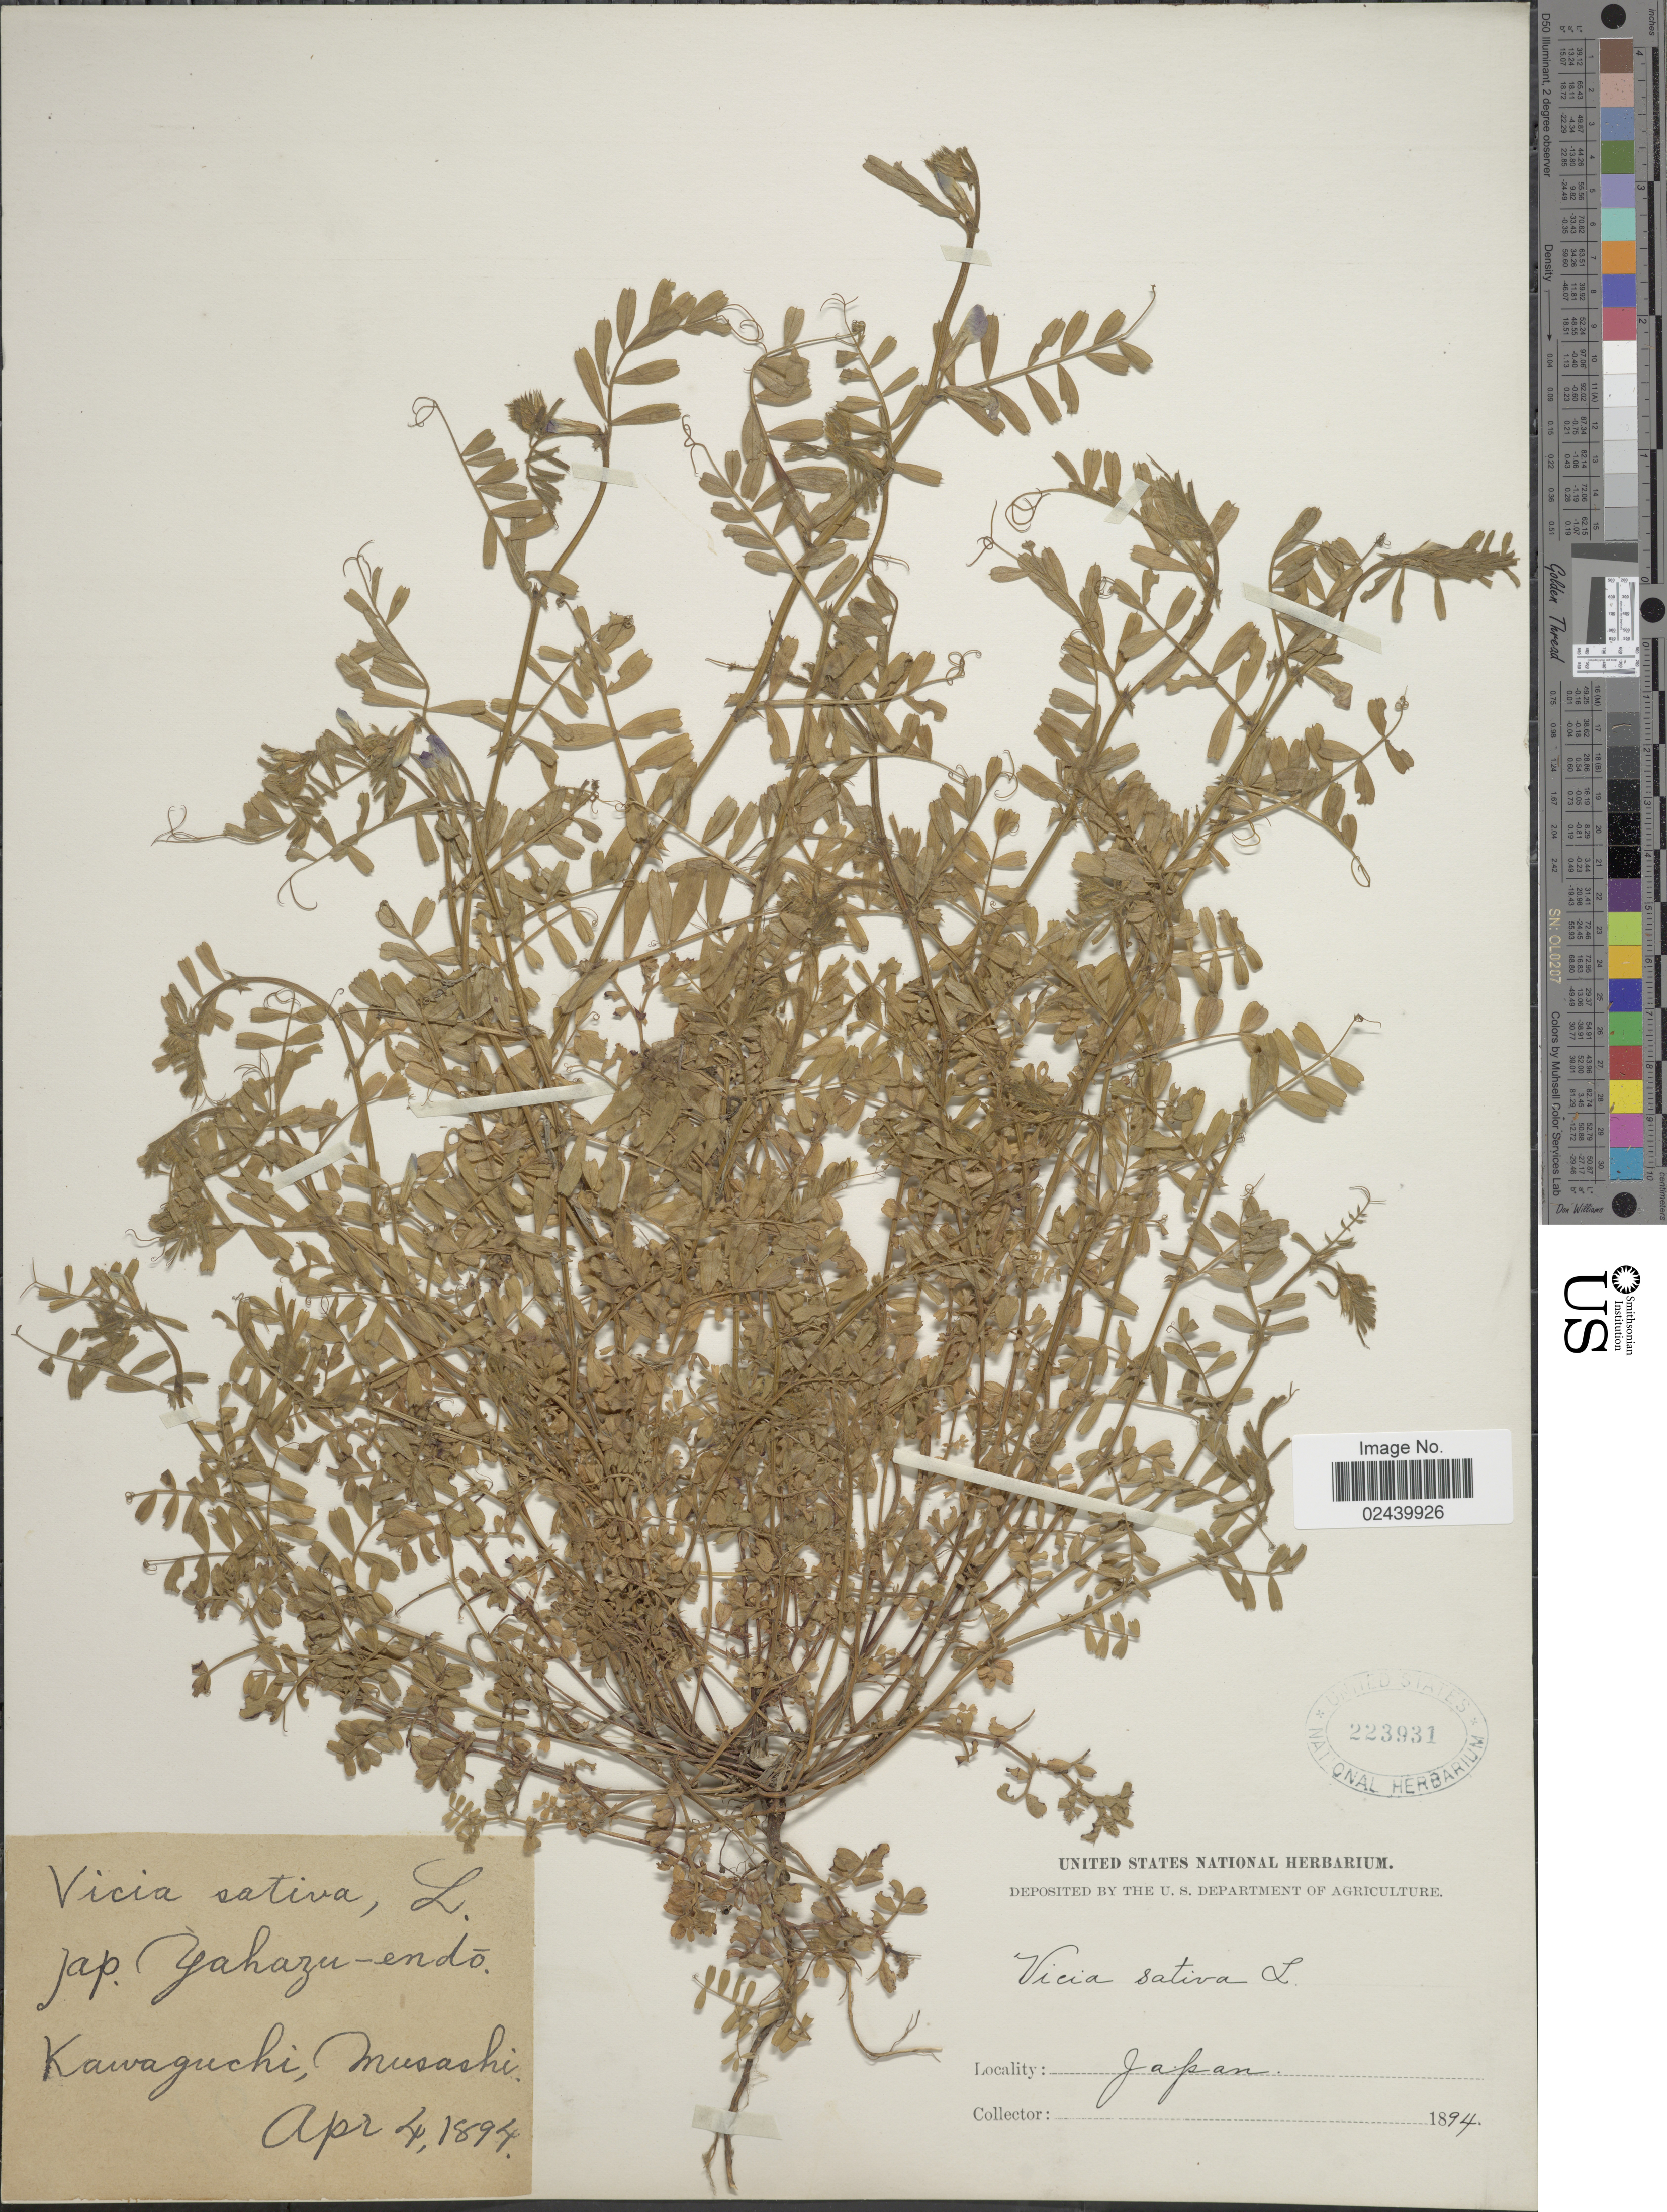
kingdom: Plantae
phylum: Tracheophyta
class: Magnoliopsida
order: Fabales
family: Fabaceae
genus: Vicia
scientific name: Vicia sativa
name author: L.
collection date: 1894-04-04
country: Japan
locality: Kamaguchi, Musashi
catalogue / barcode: US 223931